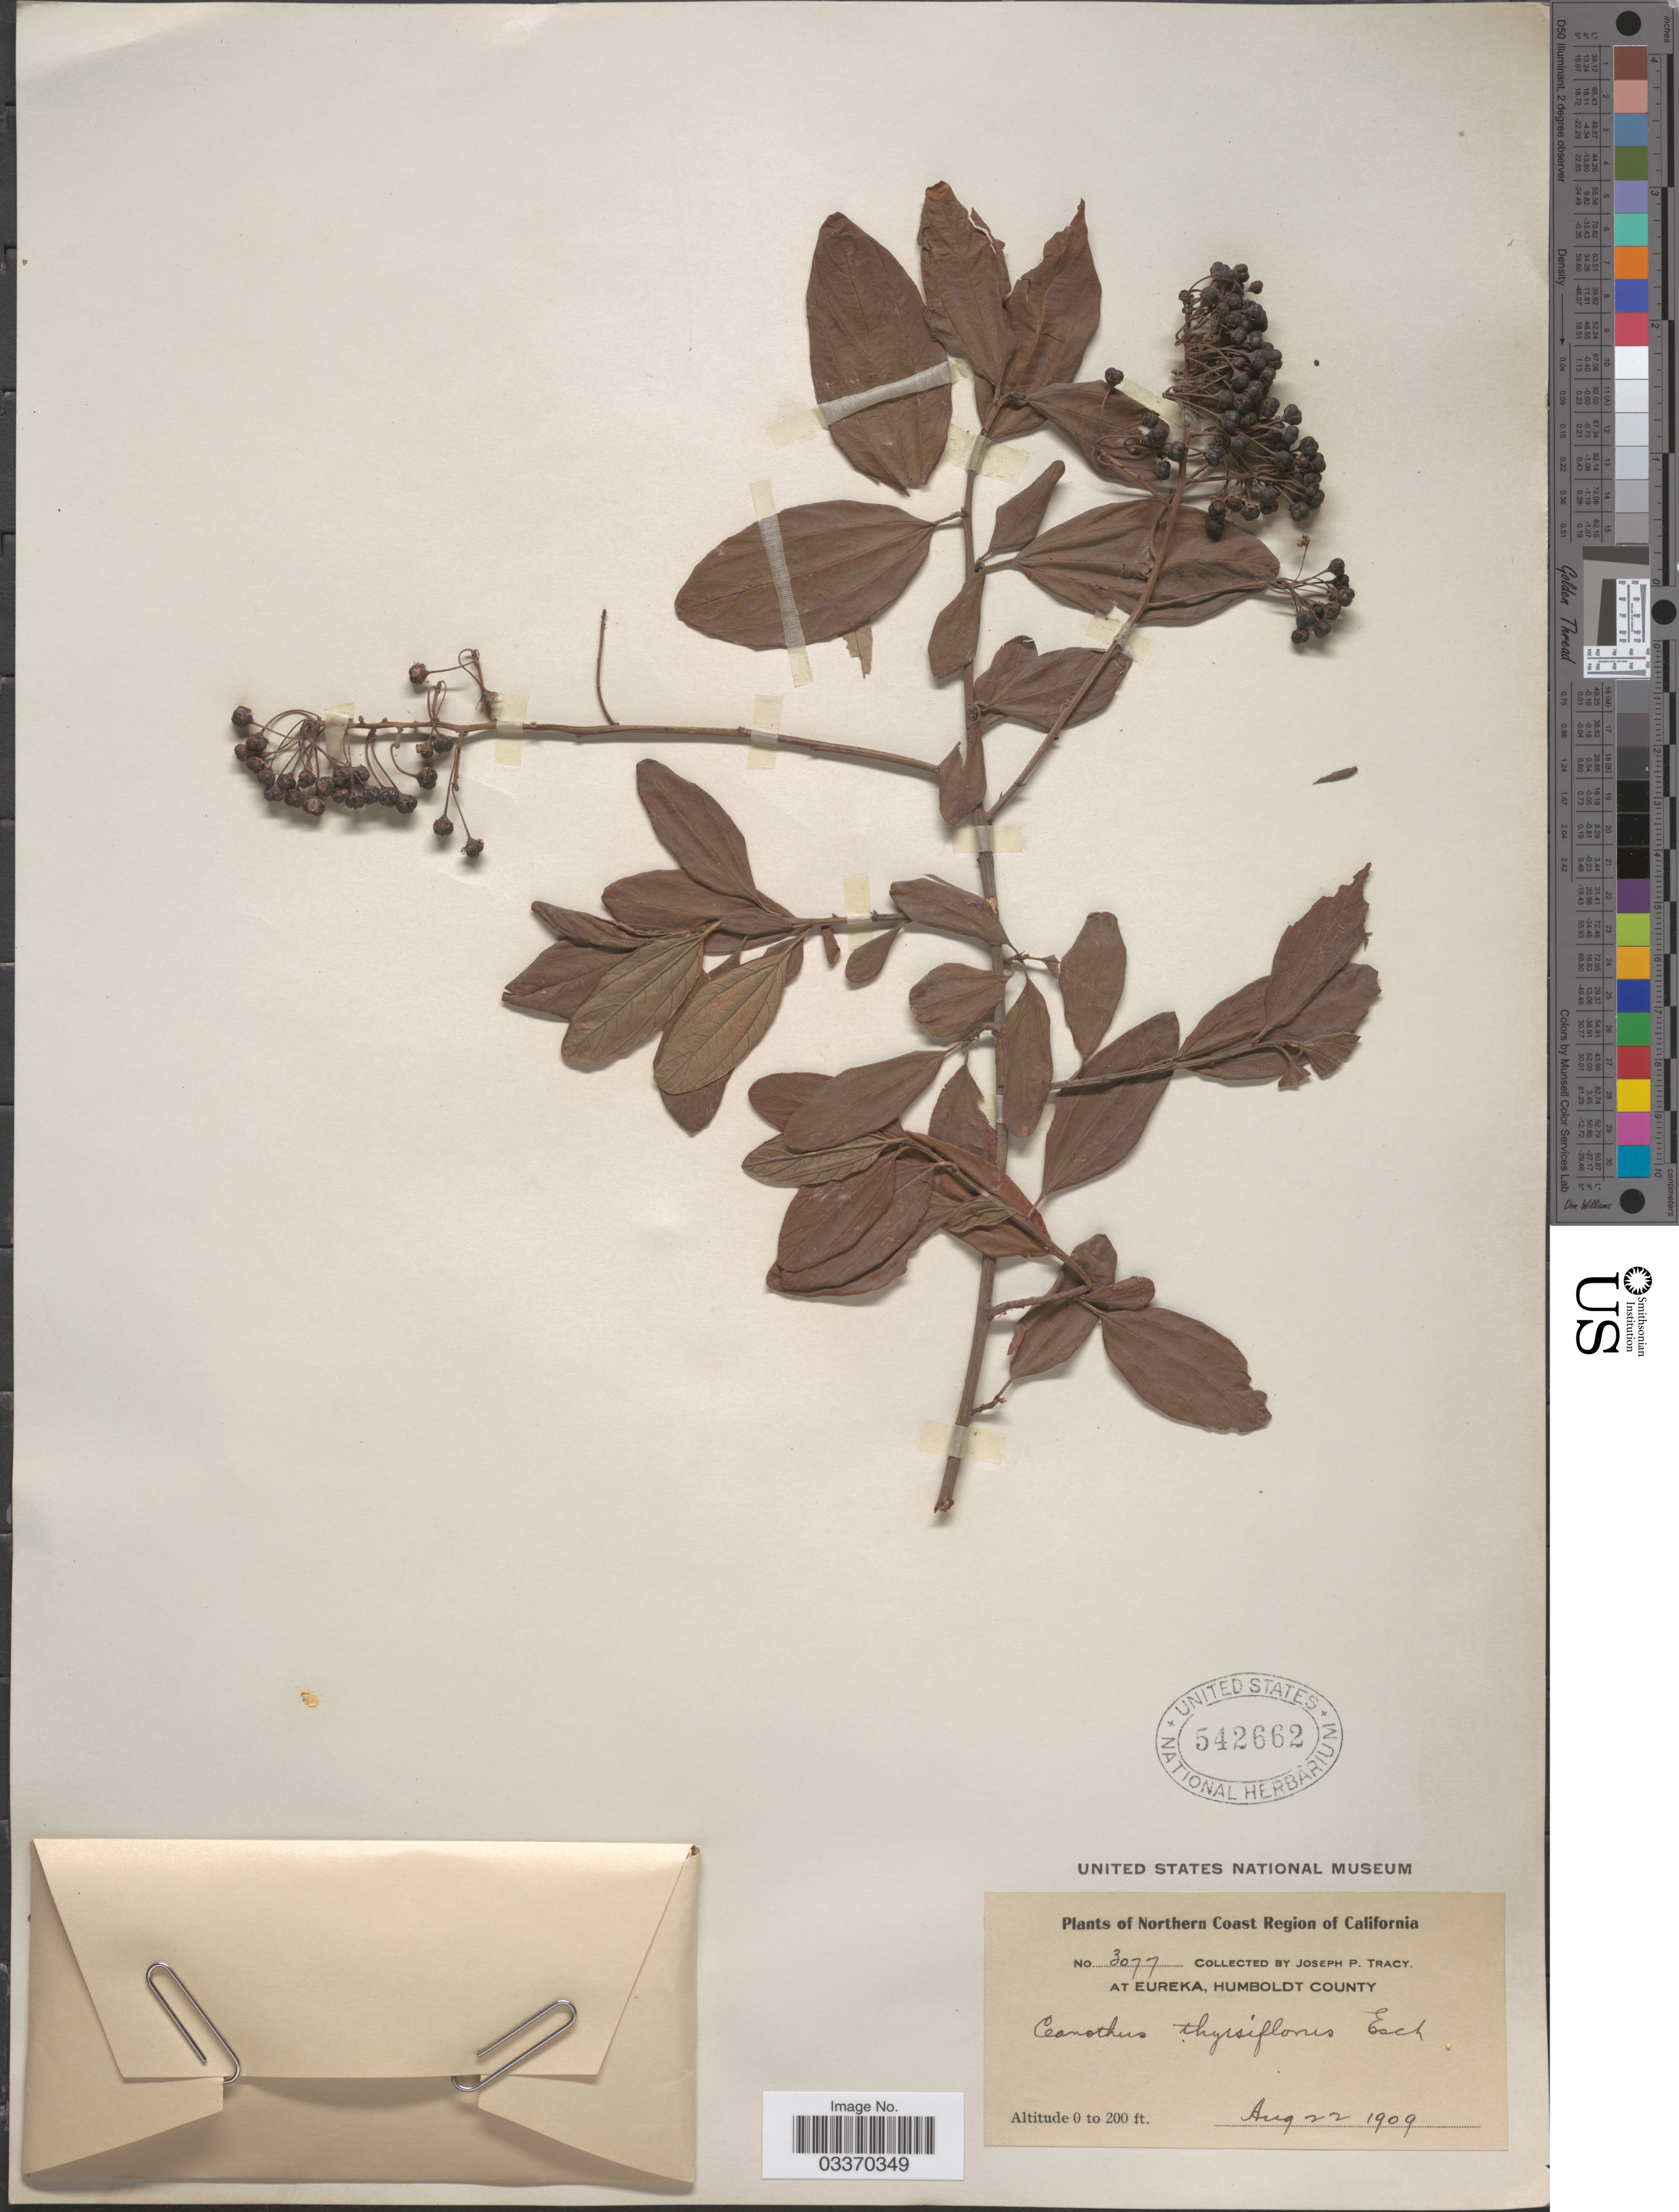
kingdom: Plantae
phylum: Tracheophyta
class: Magnoliopsida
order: Rosales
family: Rhamnaceae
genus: Ceanothus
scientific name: Ceanothus thyrsiflorus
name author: Eschsch.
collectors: J. Tracy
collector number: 3077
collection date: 1909-08-22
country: United States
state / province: California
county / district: Humboldt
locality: Northern Coast Region of California. At Eureka, Humboldt County.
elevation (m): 0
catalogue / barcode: US 542662